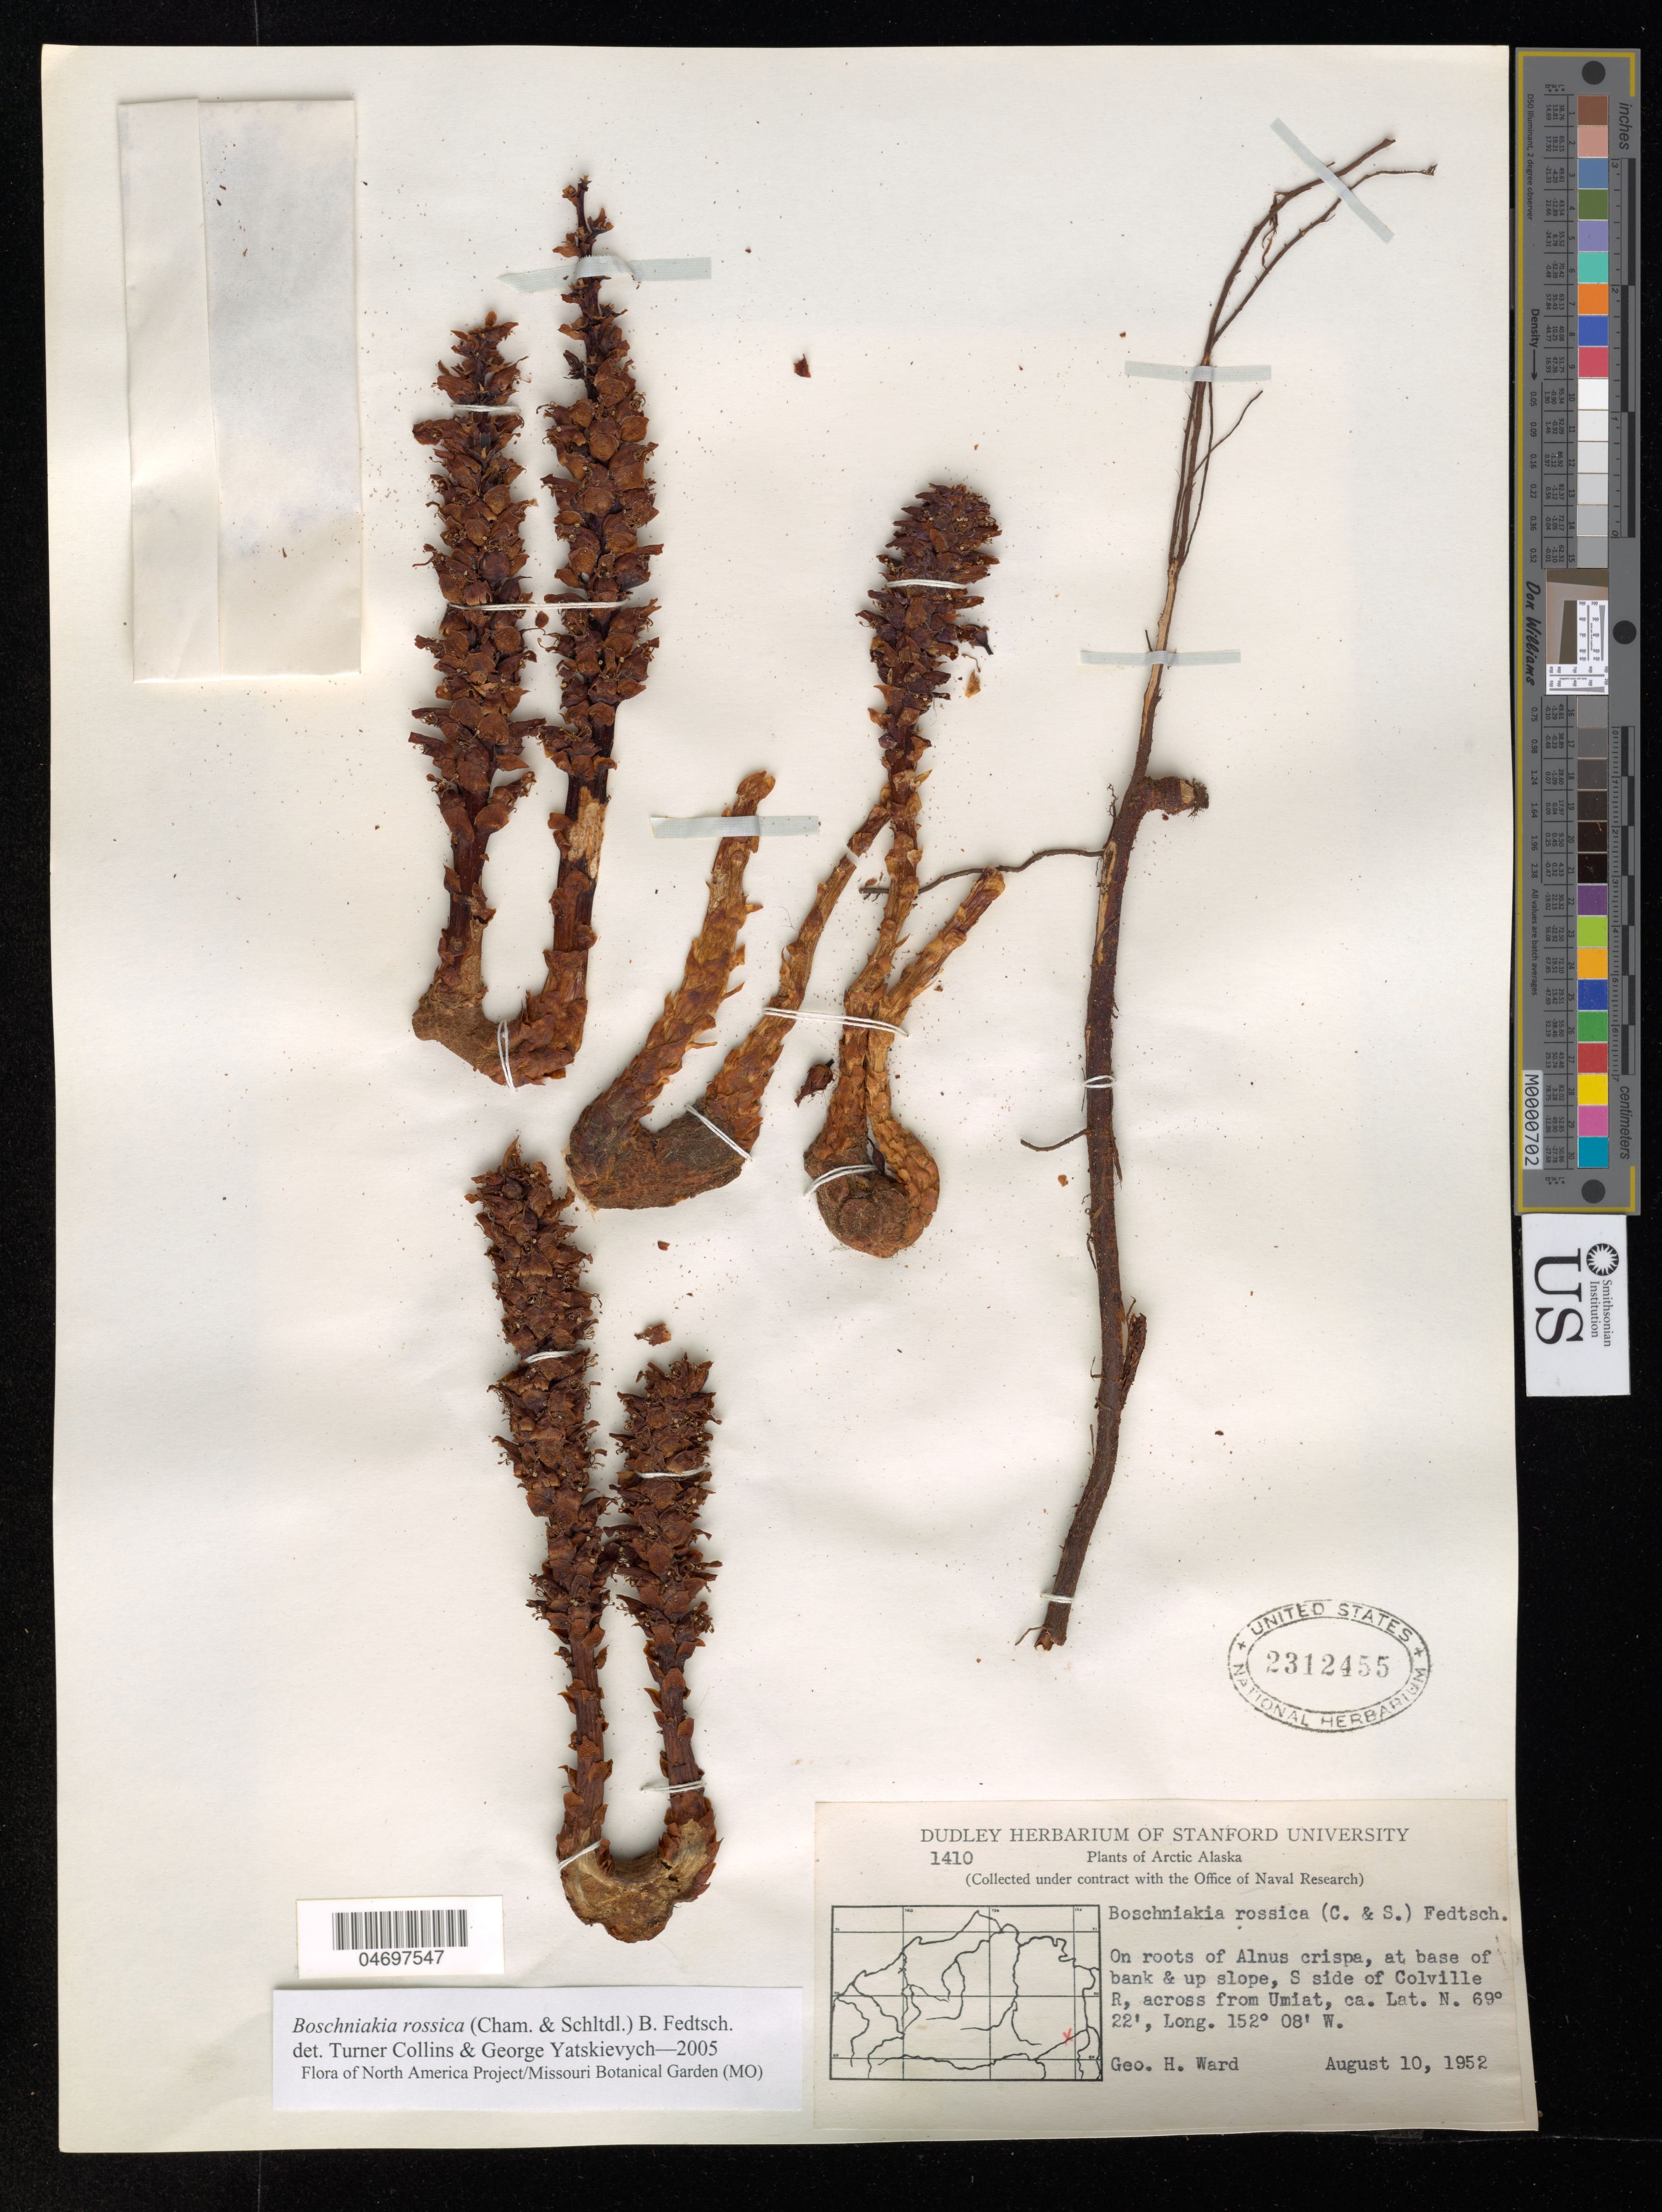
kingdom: Plantae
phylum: Tracheophyta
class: Magnoliopsida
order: Lamiales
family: Orobanchaceae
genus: Boschniakia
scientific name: Boschniakia rossica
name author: (Cham. & Schltdl.) B. Fedtsch.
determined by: Collins, L. T.; Yatskievych, G. A.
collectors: G. H. Ward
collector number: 1410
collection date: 1952-08-10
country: United States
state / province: Alaska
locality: Arctic Alaska, along creek, 5 mi. S of Colville R, across from Umiat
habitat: At base of bank and up slope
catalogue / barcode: US 2312455